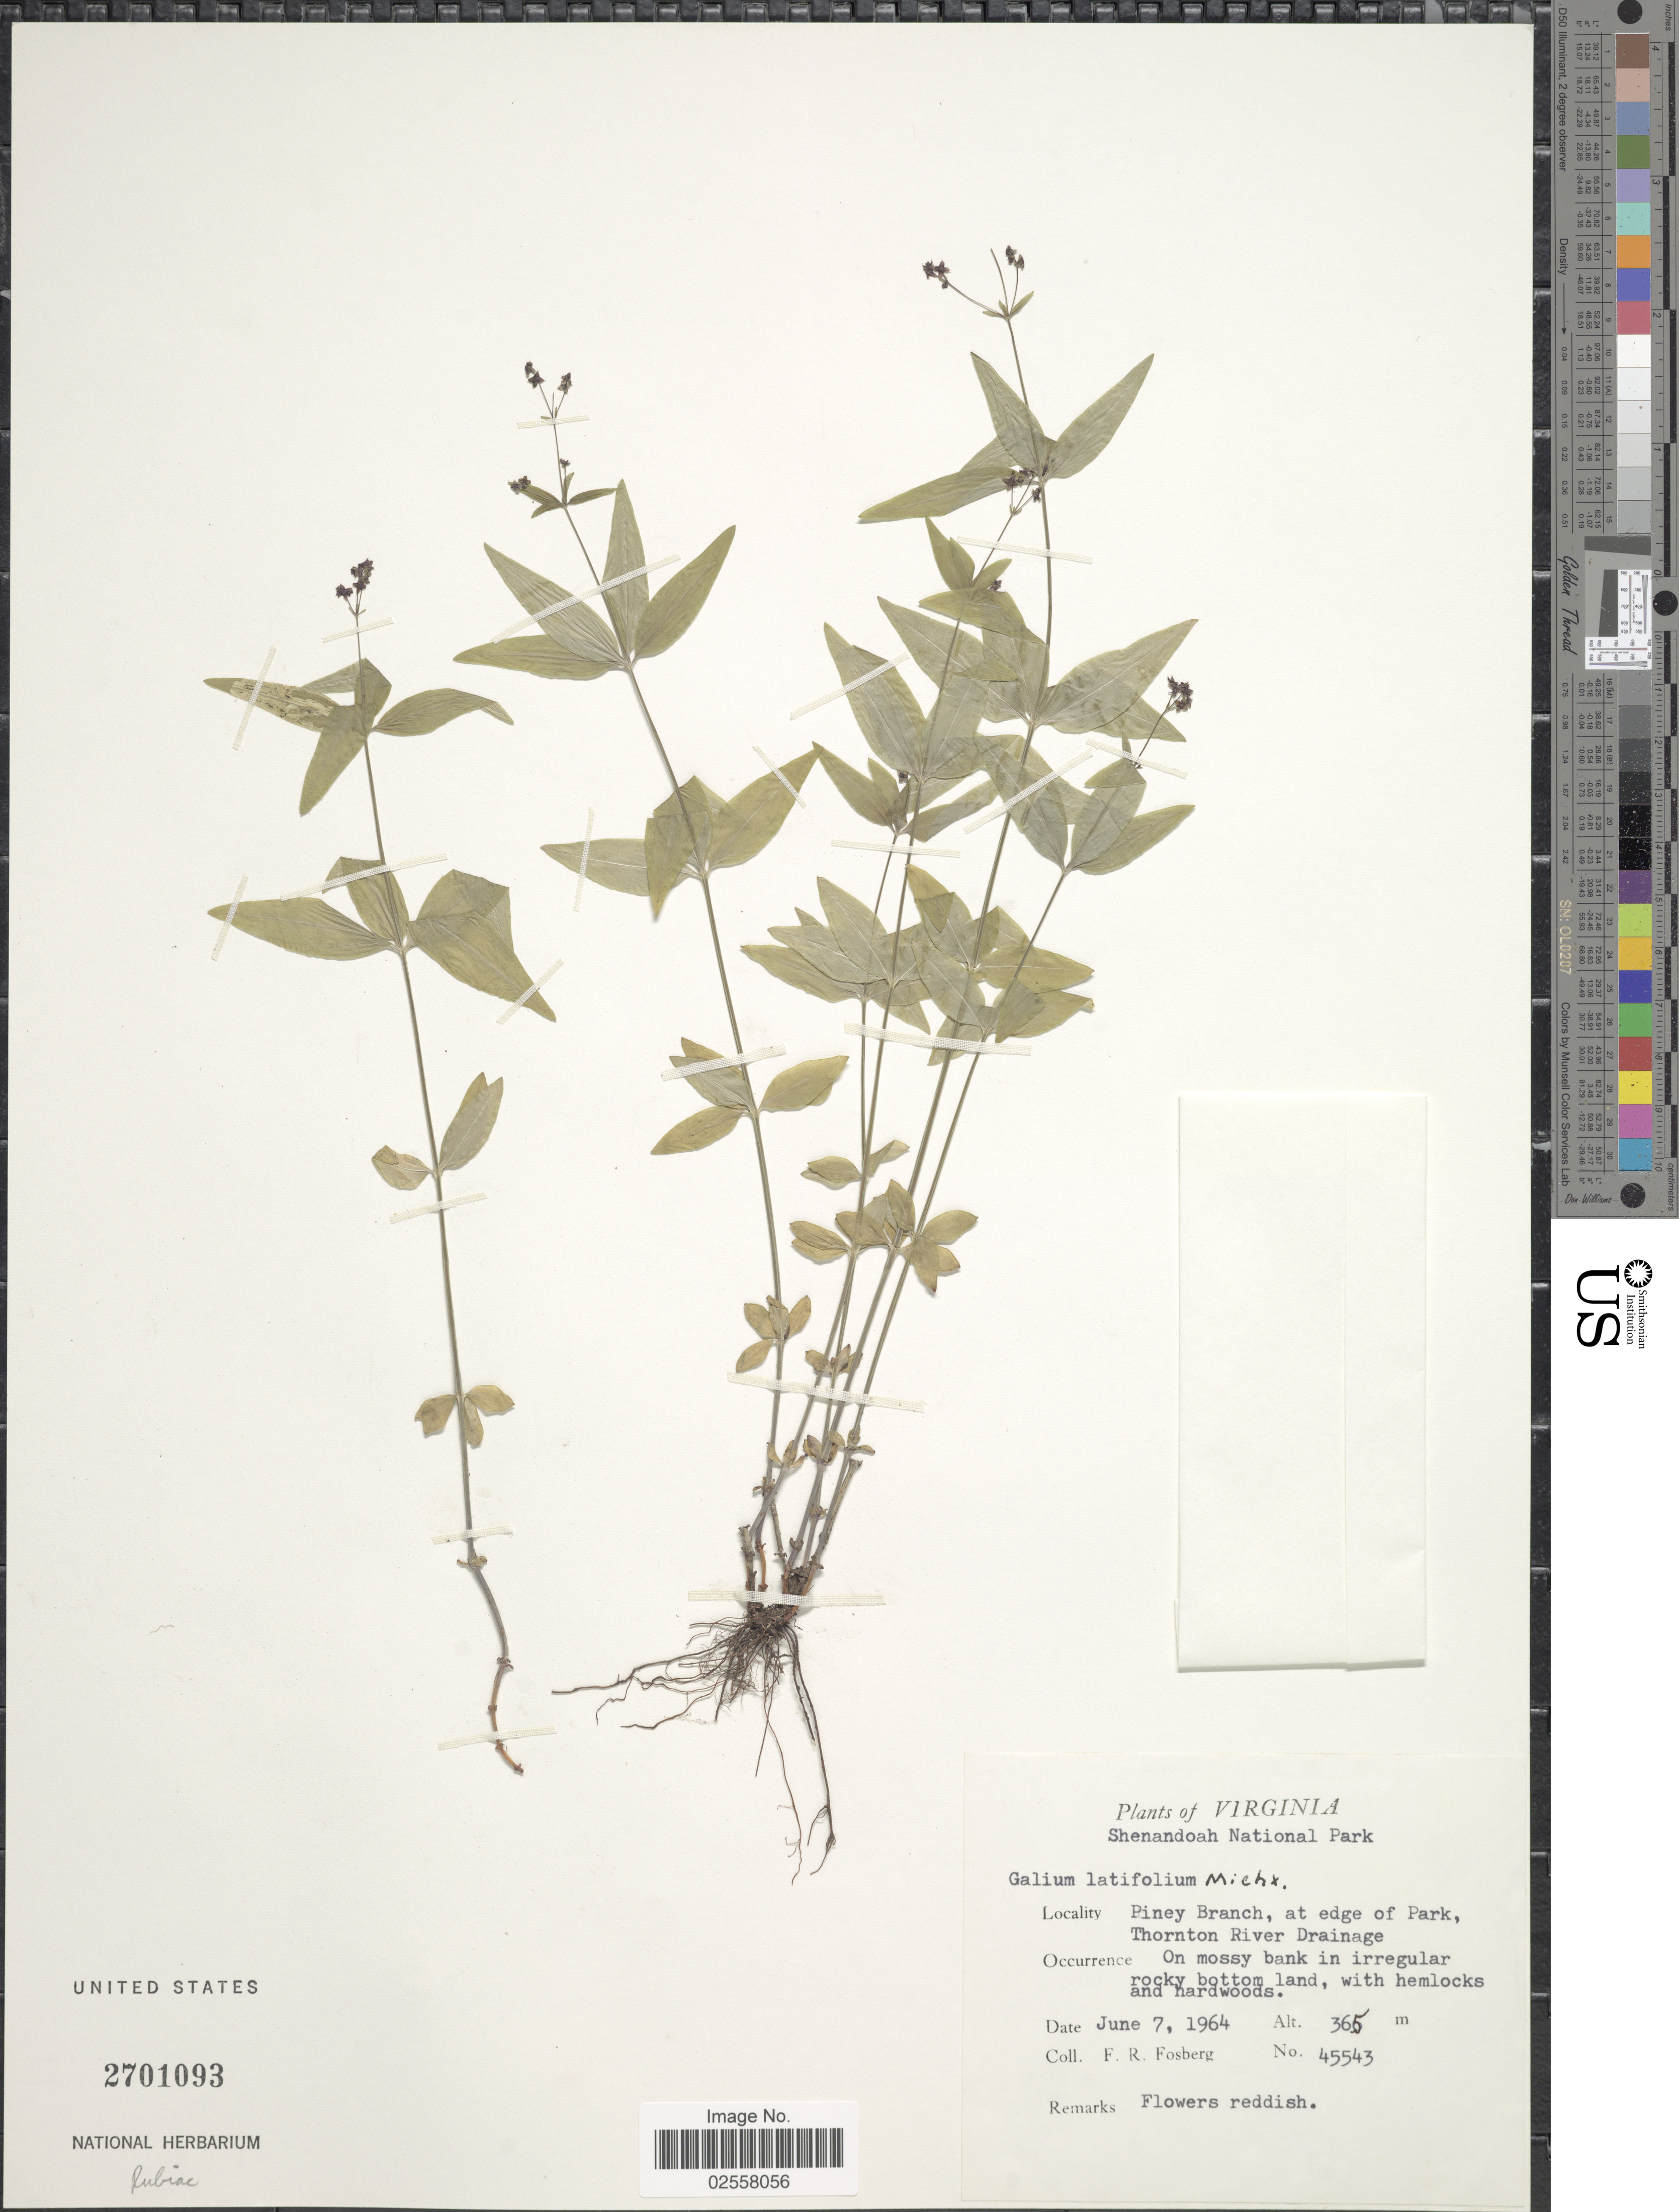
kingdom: Plantae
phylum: Tracheophyta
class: Magnoliopsida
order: Gentianales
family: Rubiaceae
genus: Galium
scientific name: Galium latifolium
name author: Michx.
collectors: F. R. Fosberg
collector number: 45543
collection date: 1964-06-07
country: United States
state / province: Virginia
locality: Shenandoah National Park, Piney Branch, at edge of Park, Thornton River Drainage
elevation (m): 365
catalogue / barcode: US 2701093